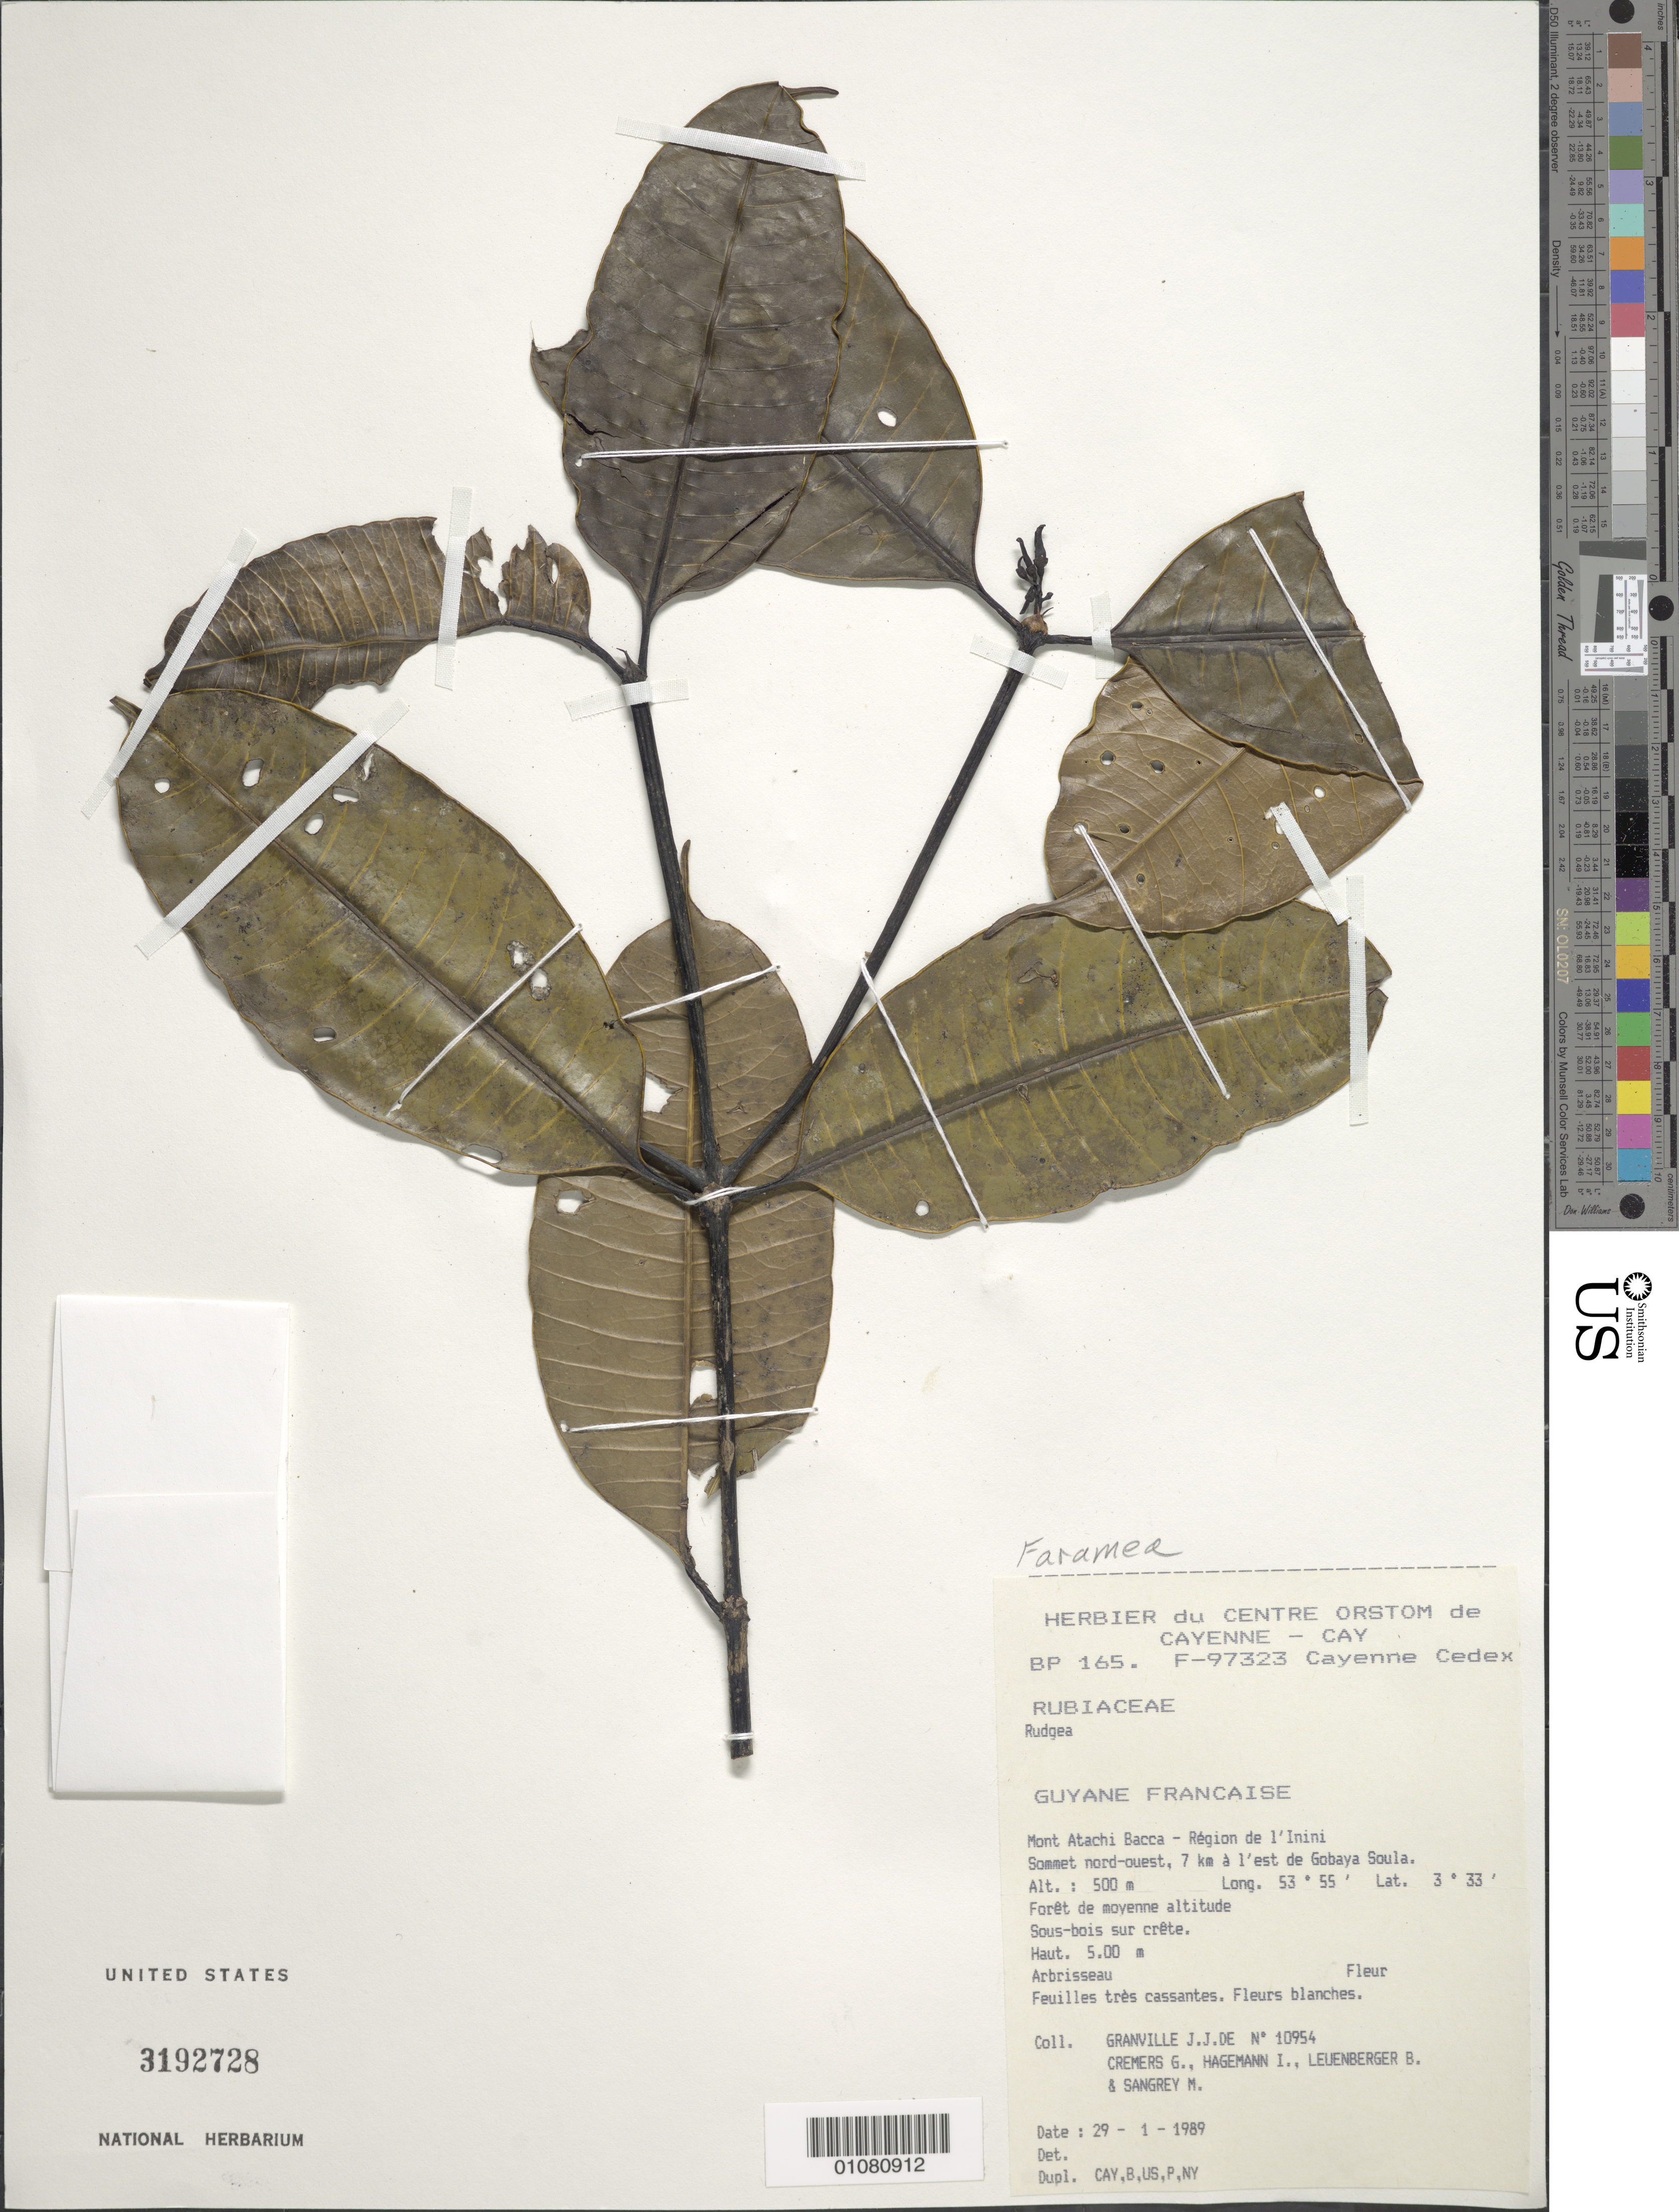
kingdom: Plantae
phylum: Tracheophyta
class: Magnoliopsida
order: Gentianales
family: Rubiaceae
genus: Faramea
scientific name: Faramea sp.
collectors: J.-J. de Granville, G. Cremers, J. Hagemann, B. E. Leuenberger & M. S. Sangrey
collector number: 10954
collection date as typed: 29-Jan-89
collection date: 1989-01-29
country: French Guiana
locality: Mont Atachi Bacca, région de l'Inini. Sommet nord-ouest, 7 km a l'est de Gobaya Soula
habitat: Foret de moyenne altitude. Sous-bois sur crete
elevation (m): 500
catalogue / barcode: US 3192728